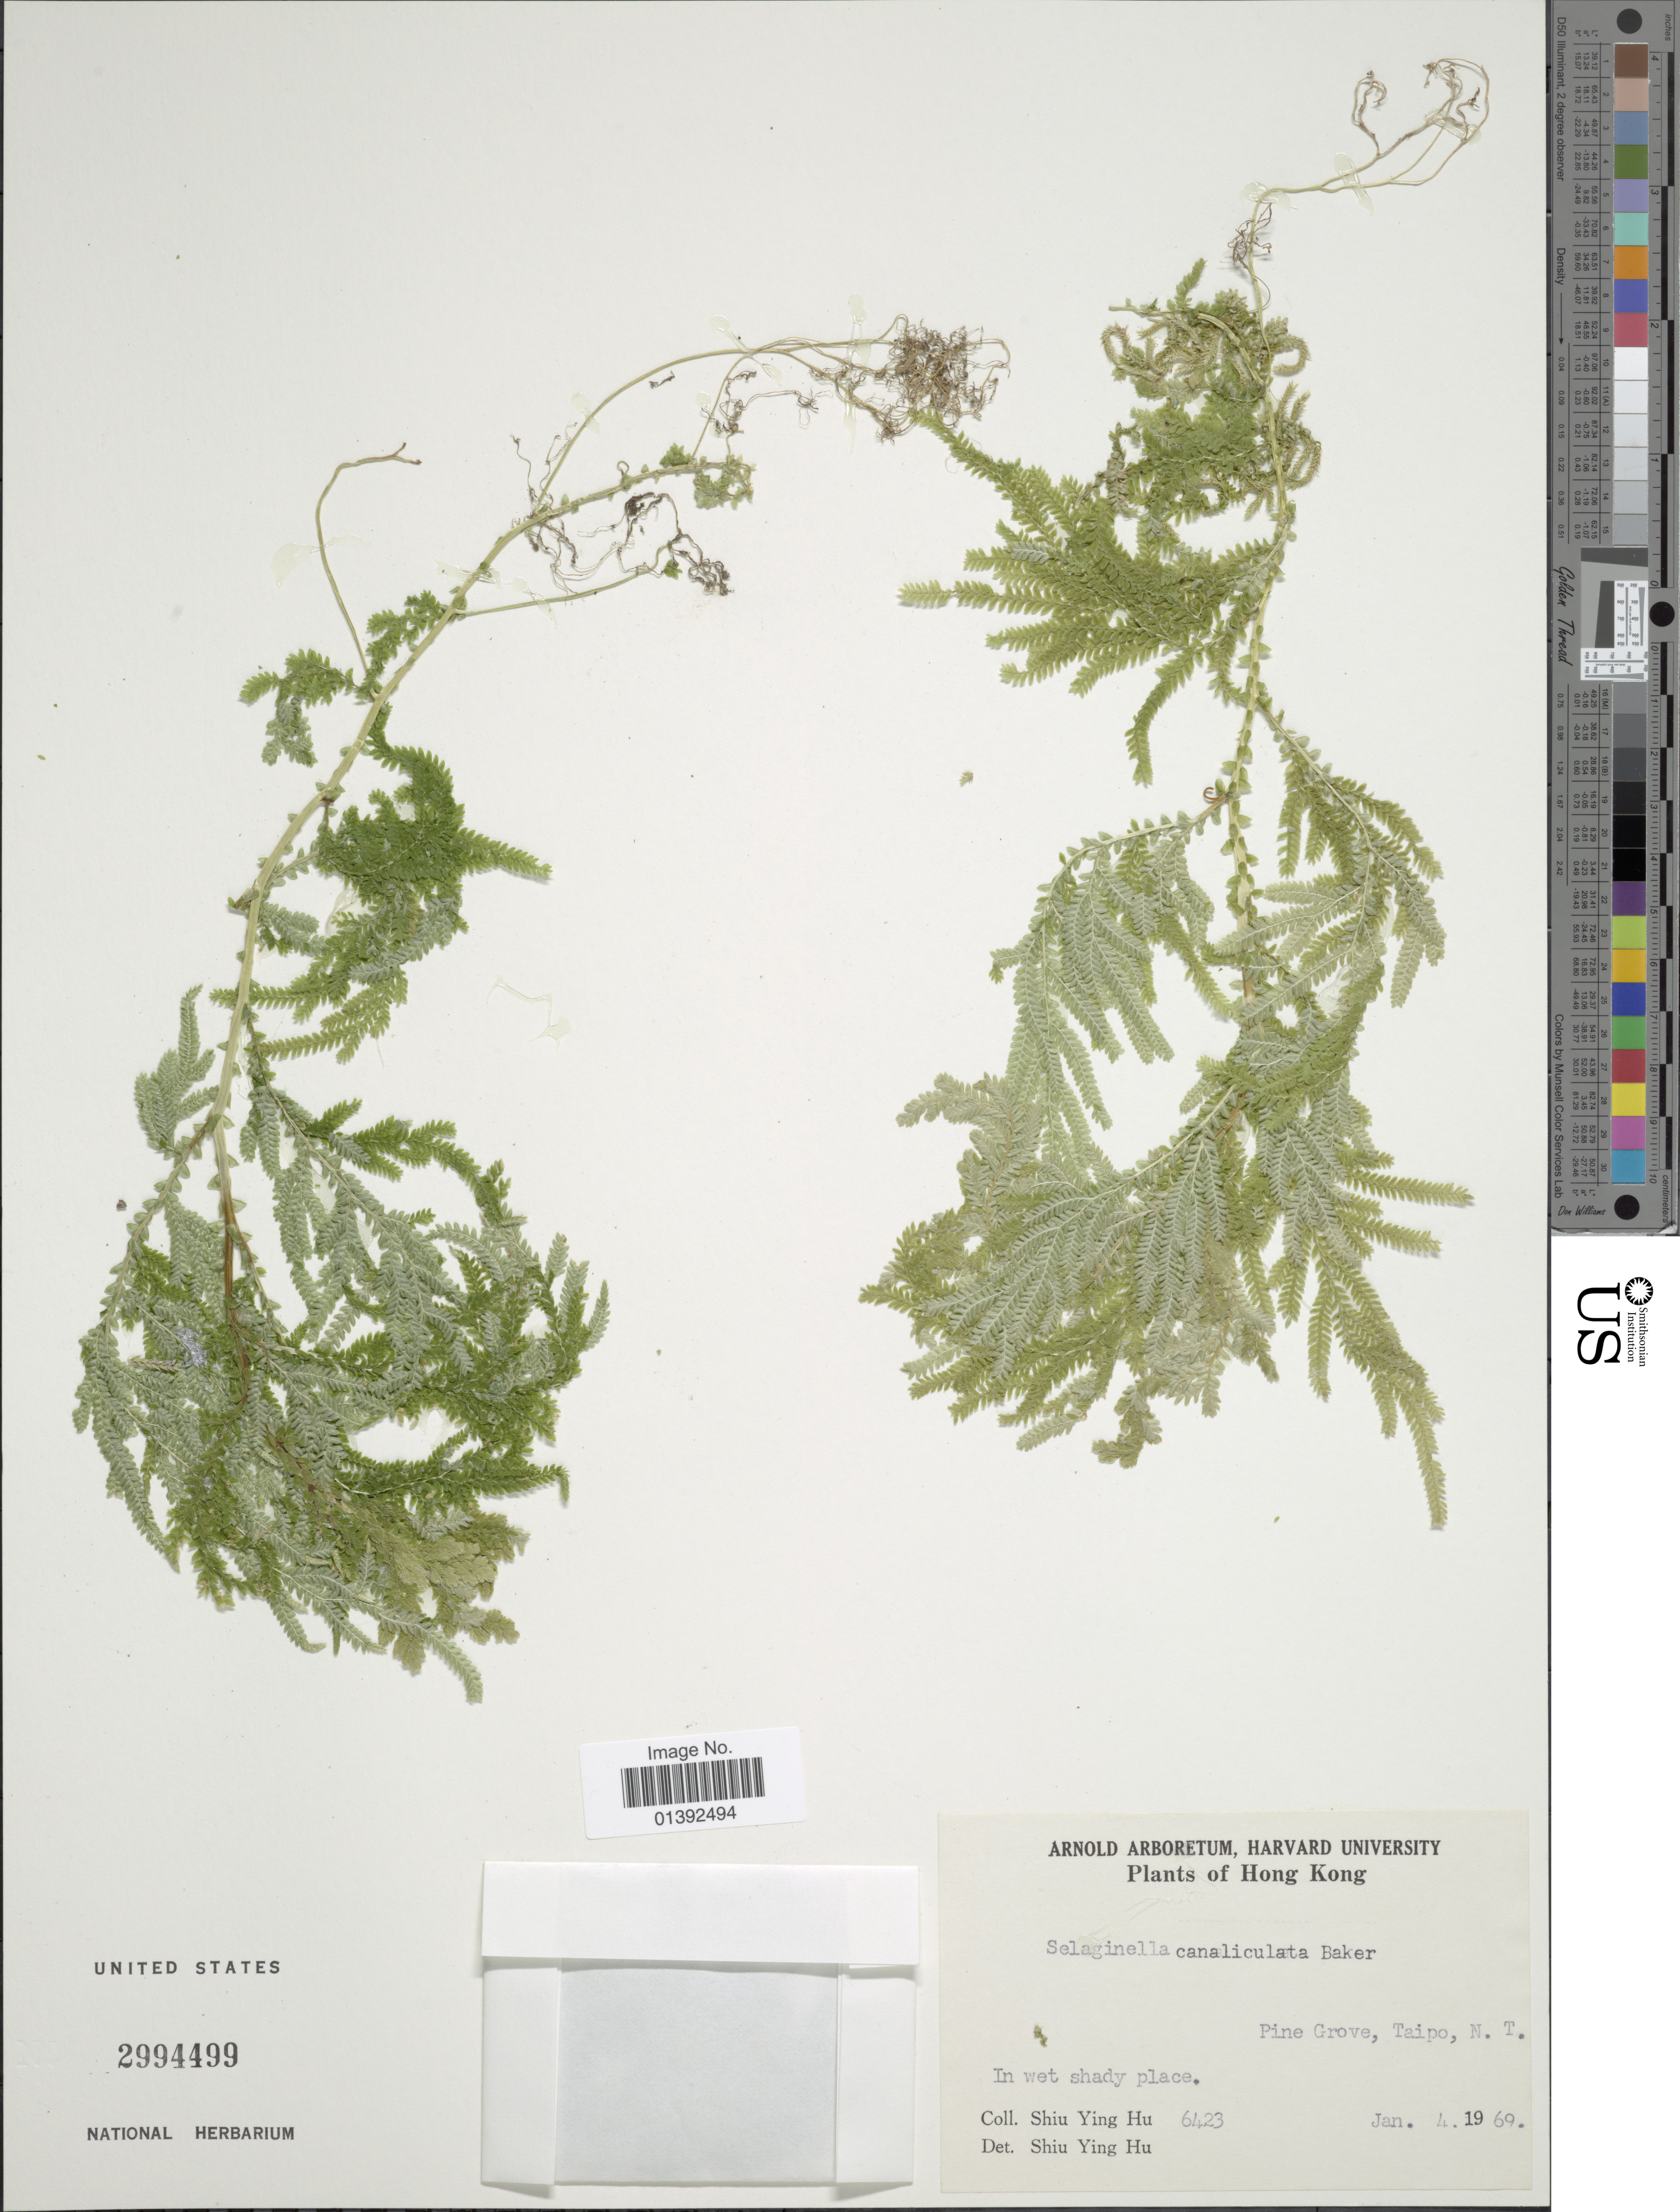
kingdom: Plantae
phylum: Tracheophyta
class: Lycopodiopsida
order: Selaginellales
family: Selaginellaceae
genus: Selaginella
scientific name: Selaginella canaliculata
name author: (L.) Spring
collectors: Y. Shiu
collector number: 6423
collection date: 1969-01-04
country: China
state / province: Hong Kong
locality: Pine Grove, Taipo, N. T.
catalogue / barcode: US 2994499